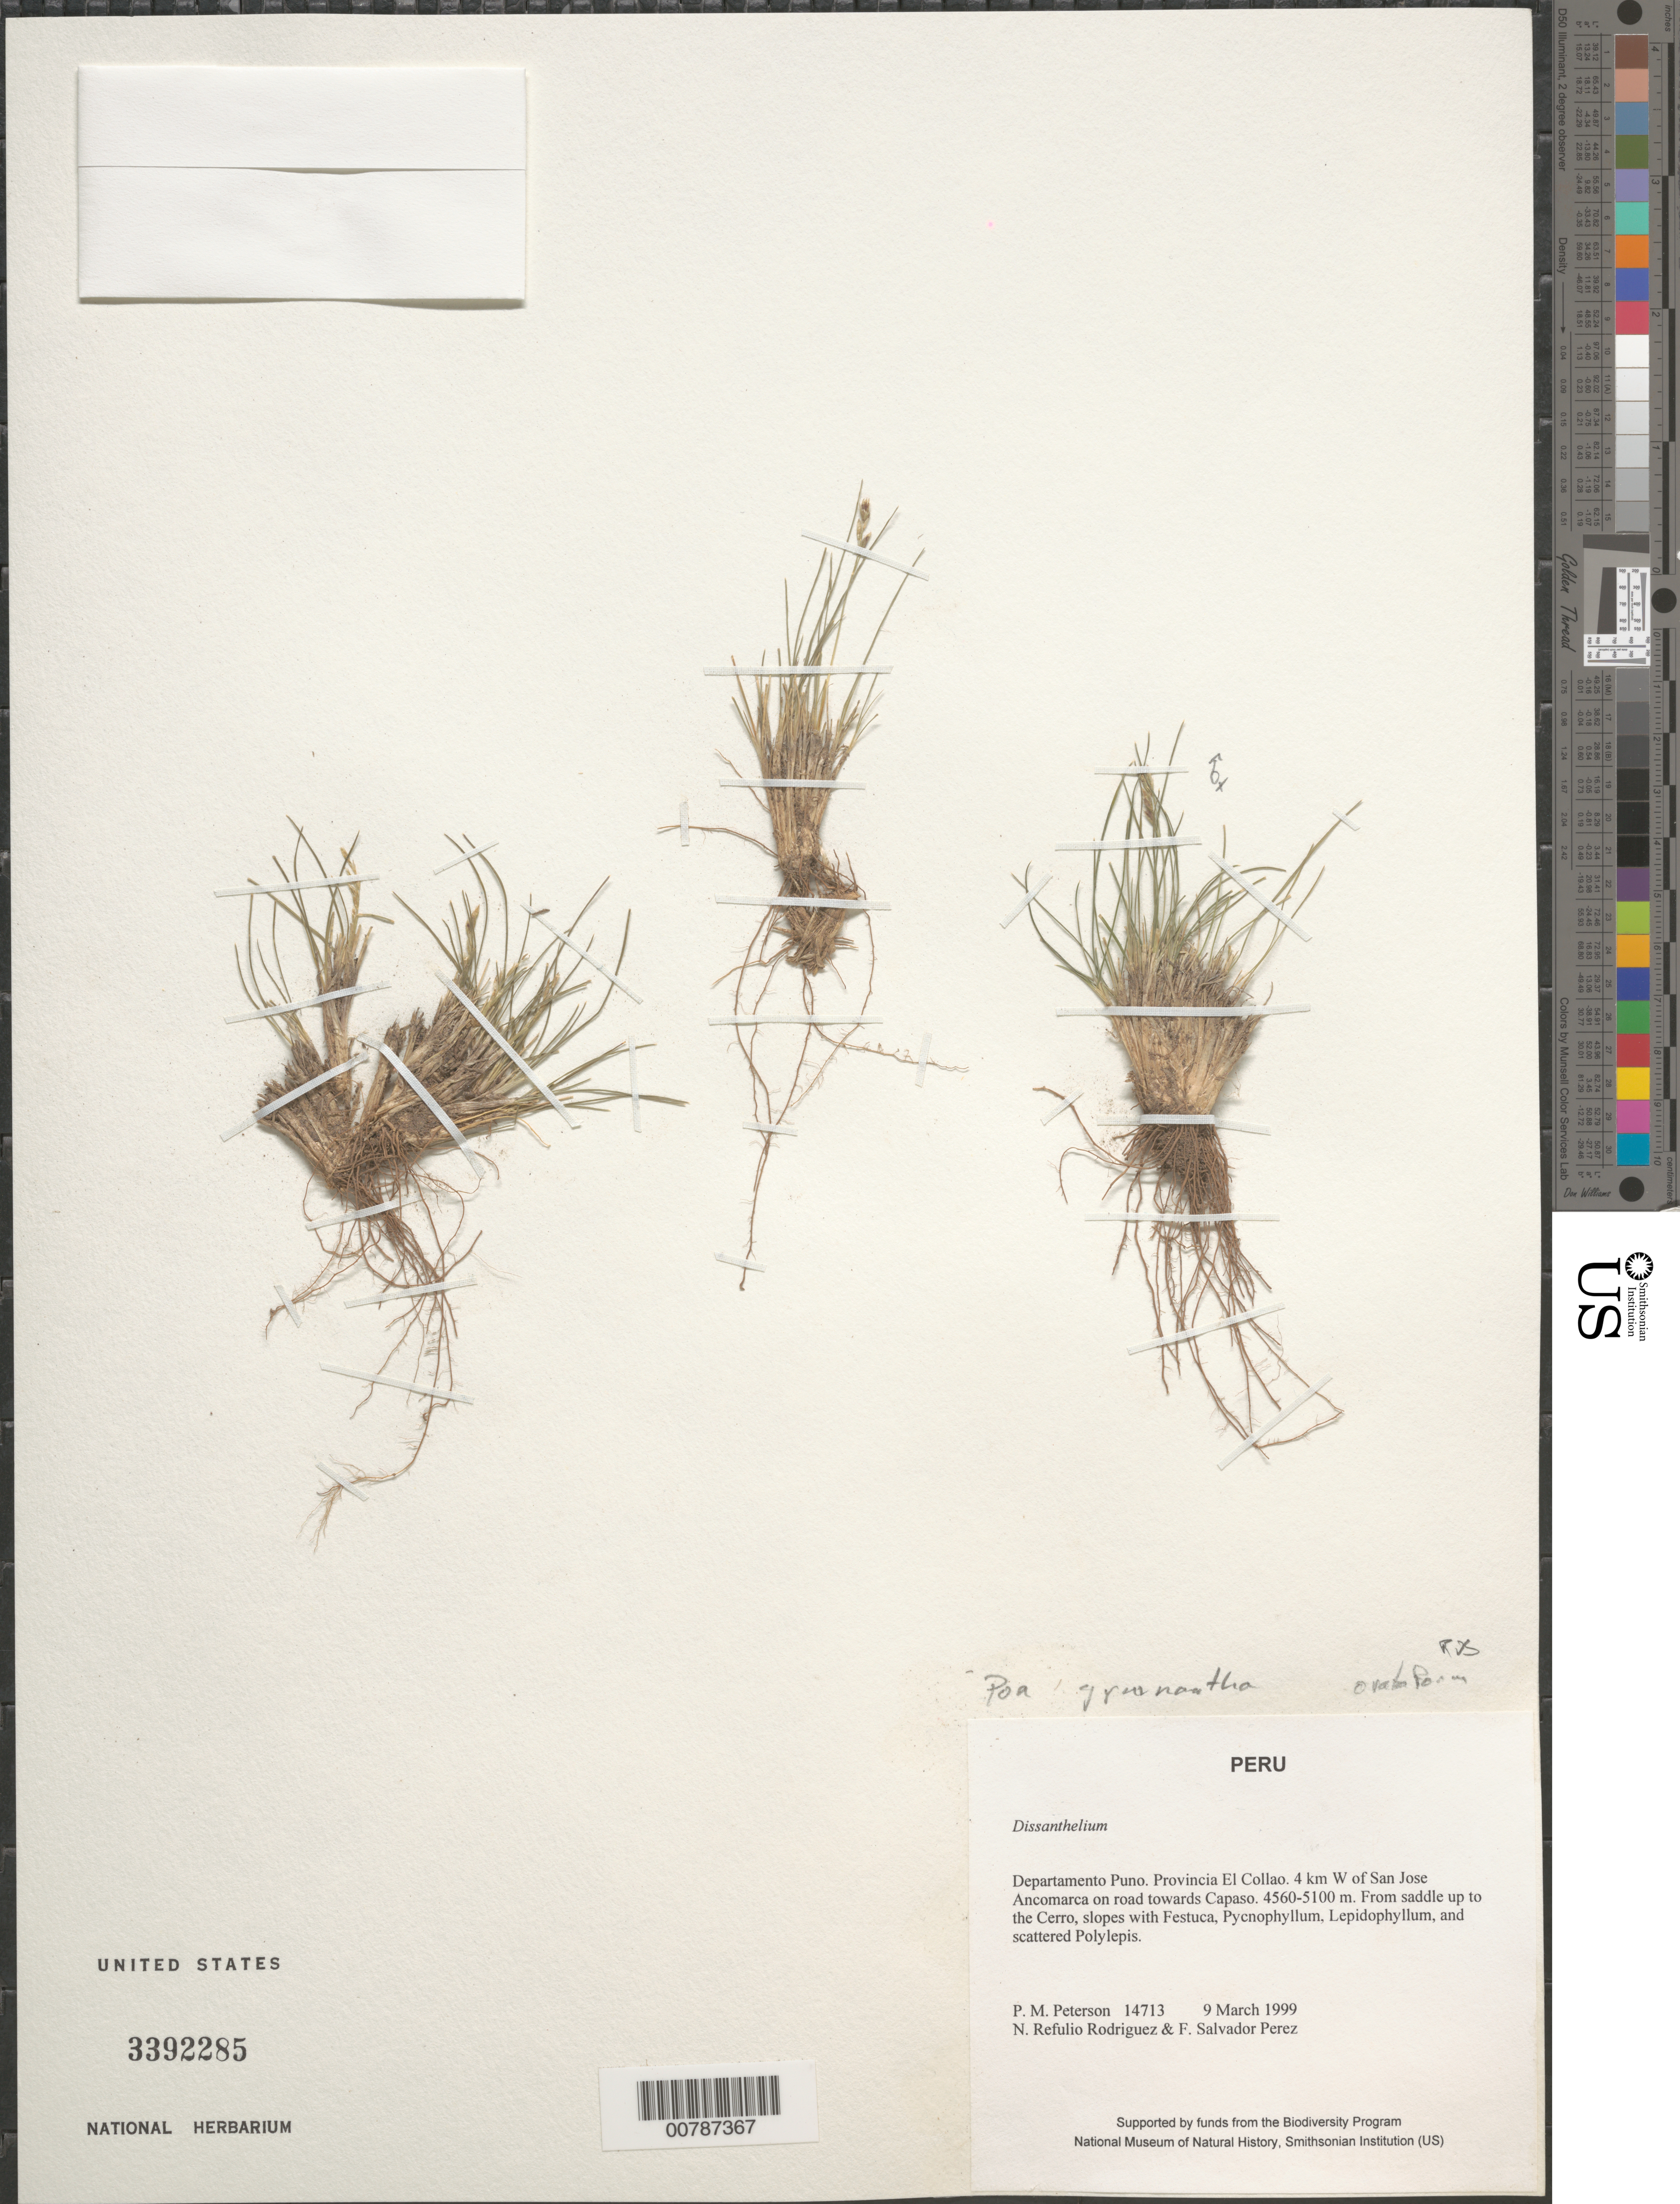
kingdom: Plantae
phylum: Tracheophyta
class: Liliopsida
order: Poales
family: Poaceae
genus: Poa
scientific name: Poa gymnantha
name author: Pilg.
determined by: Soreng, Robert J., Research Associate (BOT), Smithsonian Institution - National Museum of Natural History (UNITED STATES)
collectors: P. M. Peterson, N. Refulio-Rodríguez & F. Salvador Perez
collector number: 14713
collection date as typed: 09 Mar 1999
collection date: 1999-03-09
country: Peru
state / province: Puno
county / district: El Collao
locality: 4 km W of San Jose Ancomarca on road towards Capaso.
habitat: From saddle up to the Cerro, slopes with Festuca, Pycnophyllum, Lepidophyllum and scattered Polylepis.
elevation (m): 4560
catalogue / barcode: US 3392285